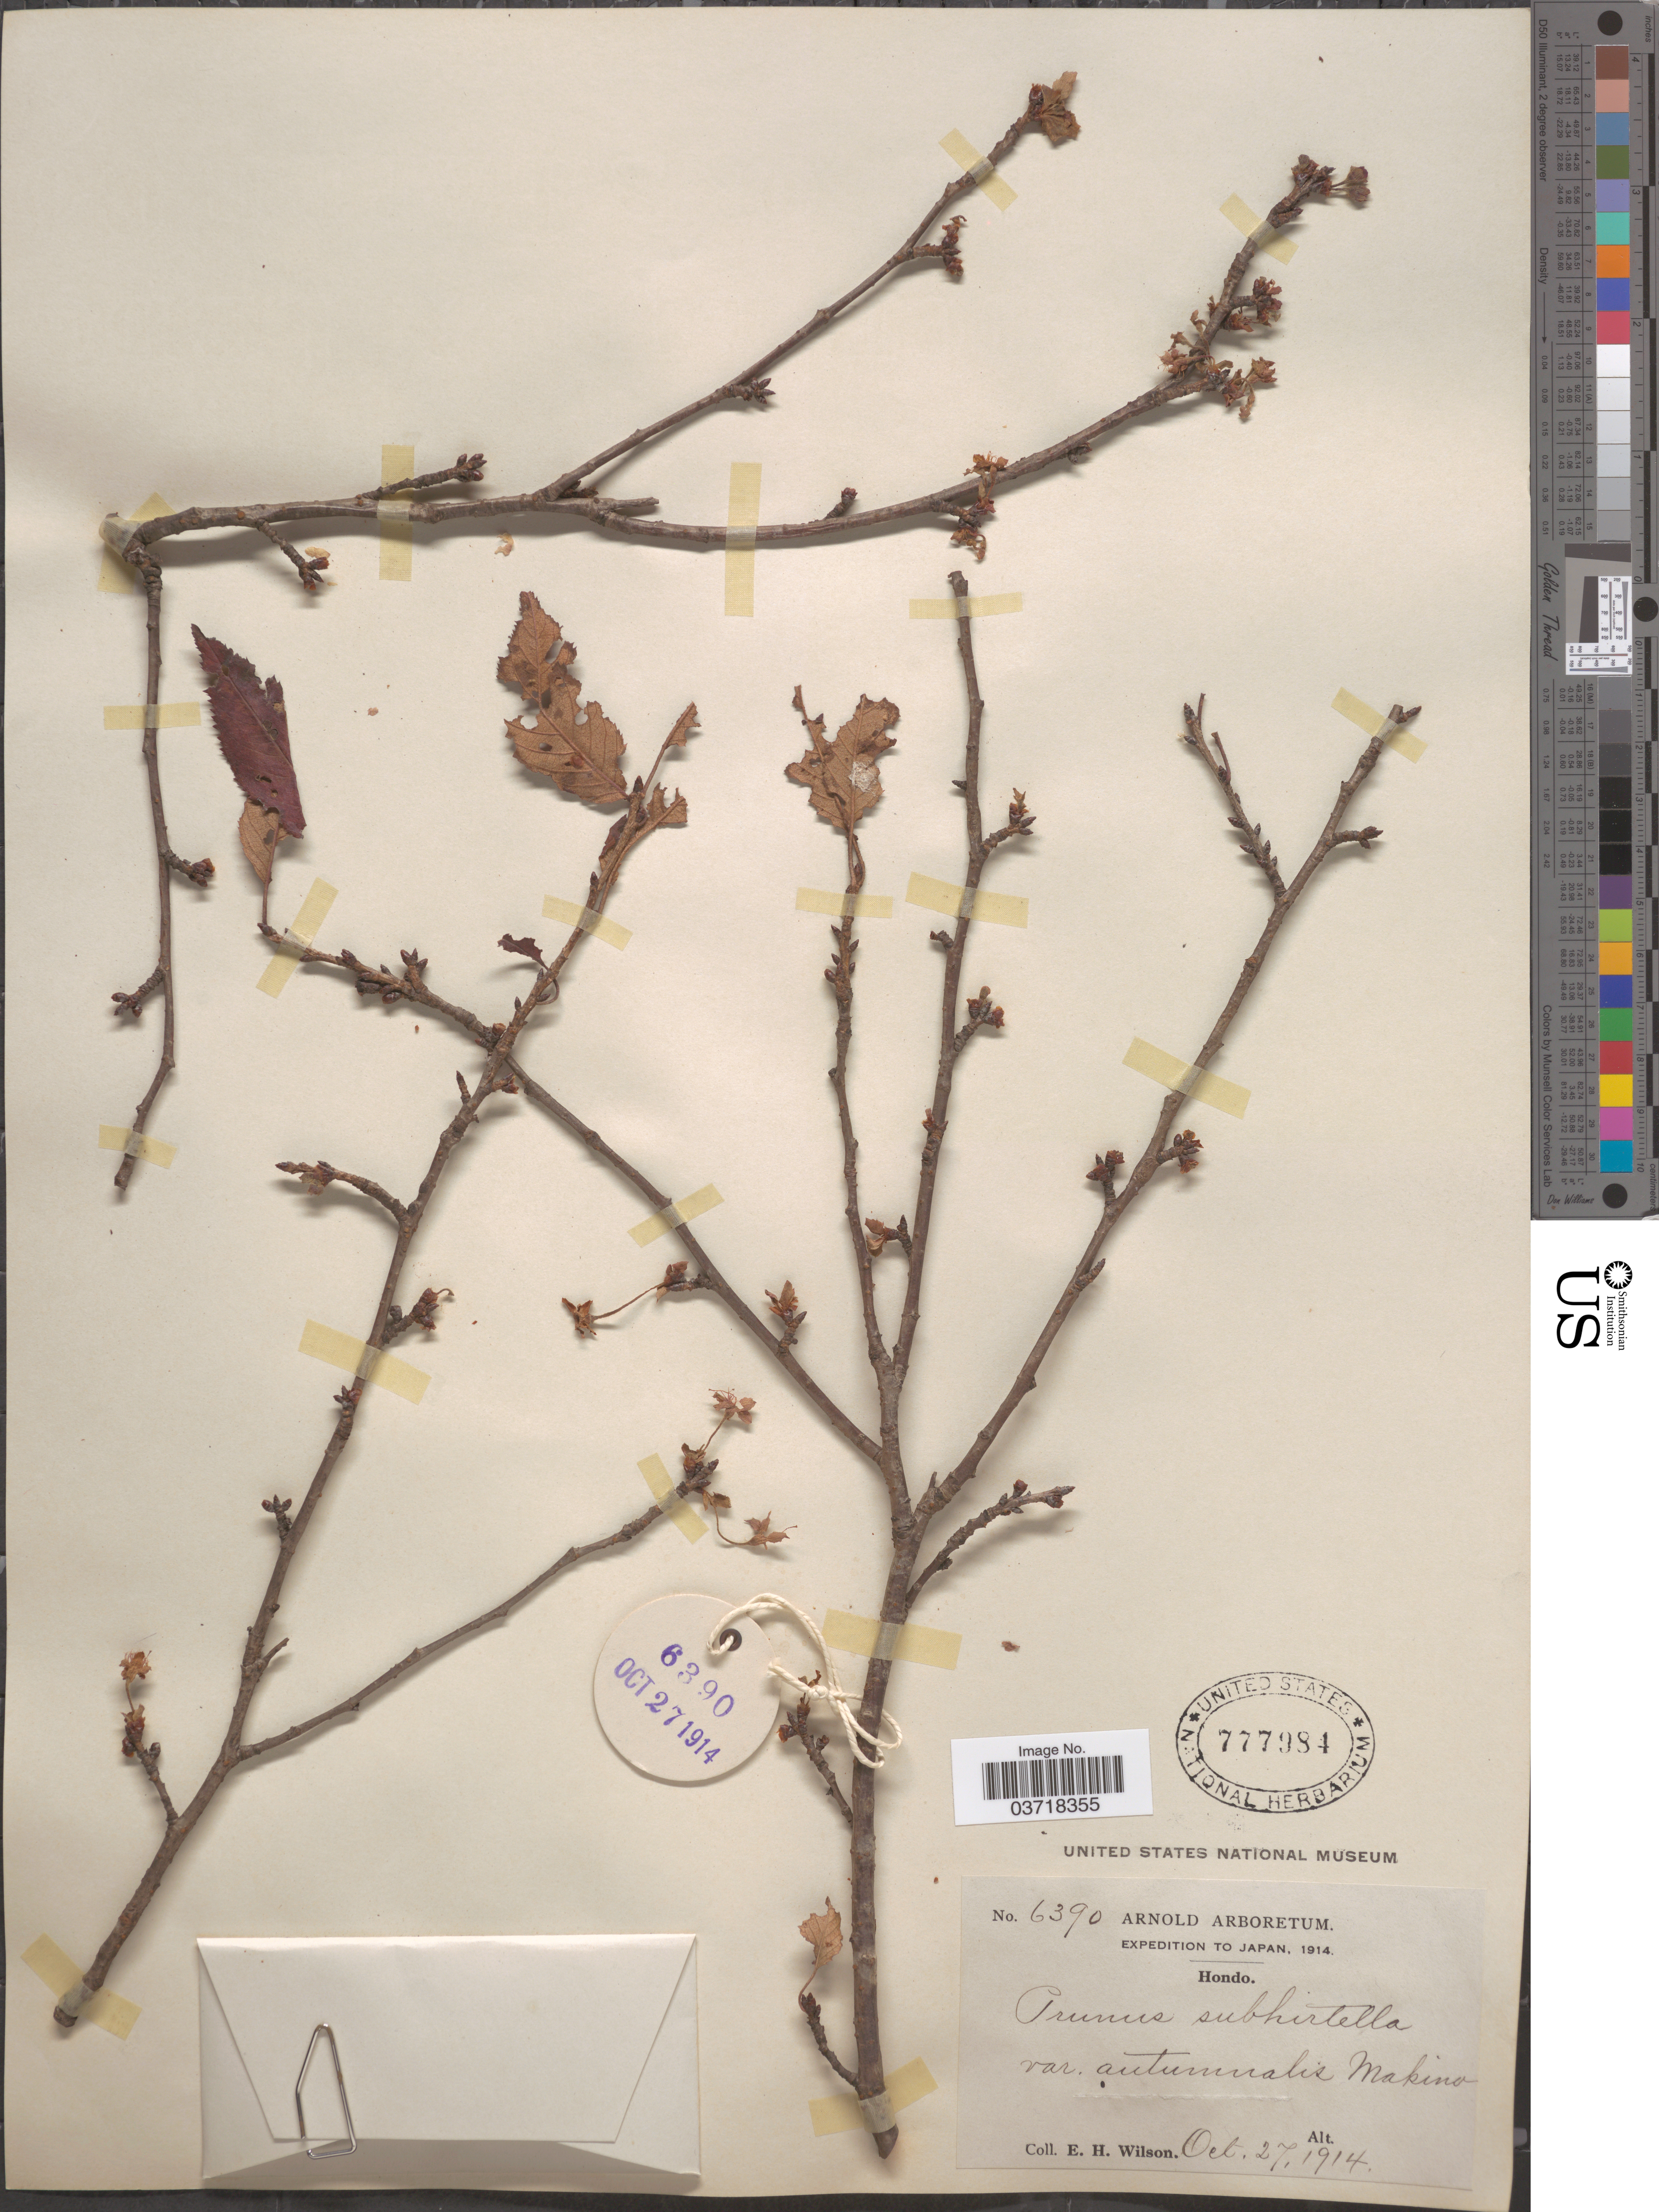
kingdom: Plantae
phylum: Tracheophyta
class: Magnoliopsida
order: Rosales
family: Rosaceae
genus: Prunus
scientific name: Prunus subhirtella var. autumnalis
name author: Makino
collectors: E. Wilson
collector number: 6390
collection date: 1914-10-27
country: Japan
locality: Hondo.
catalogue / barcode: US 777984